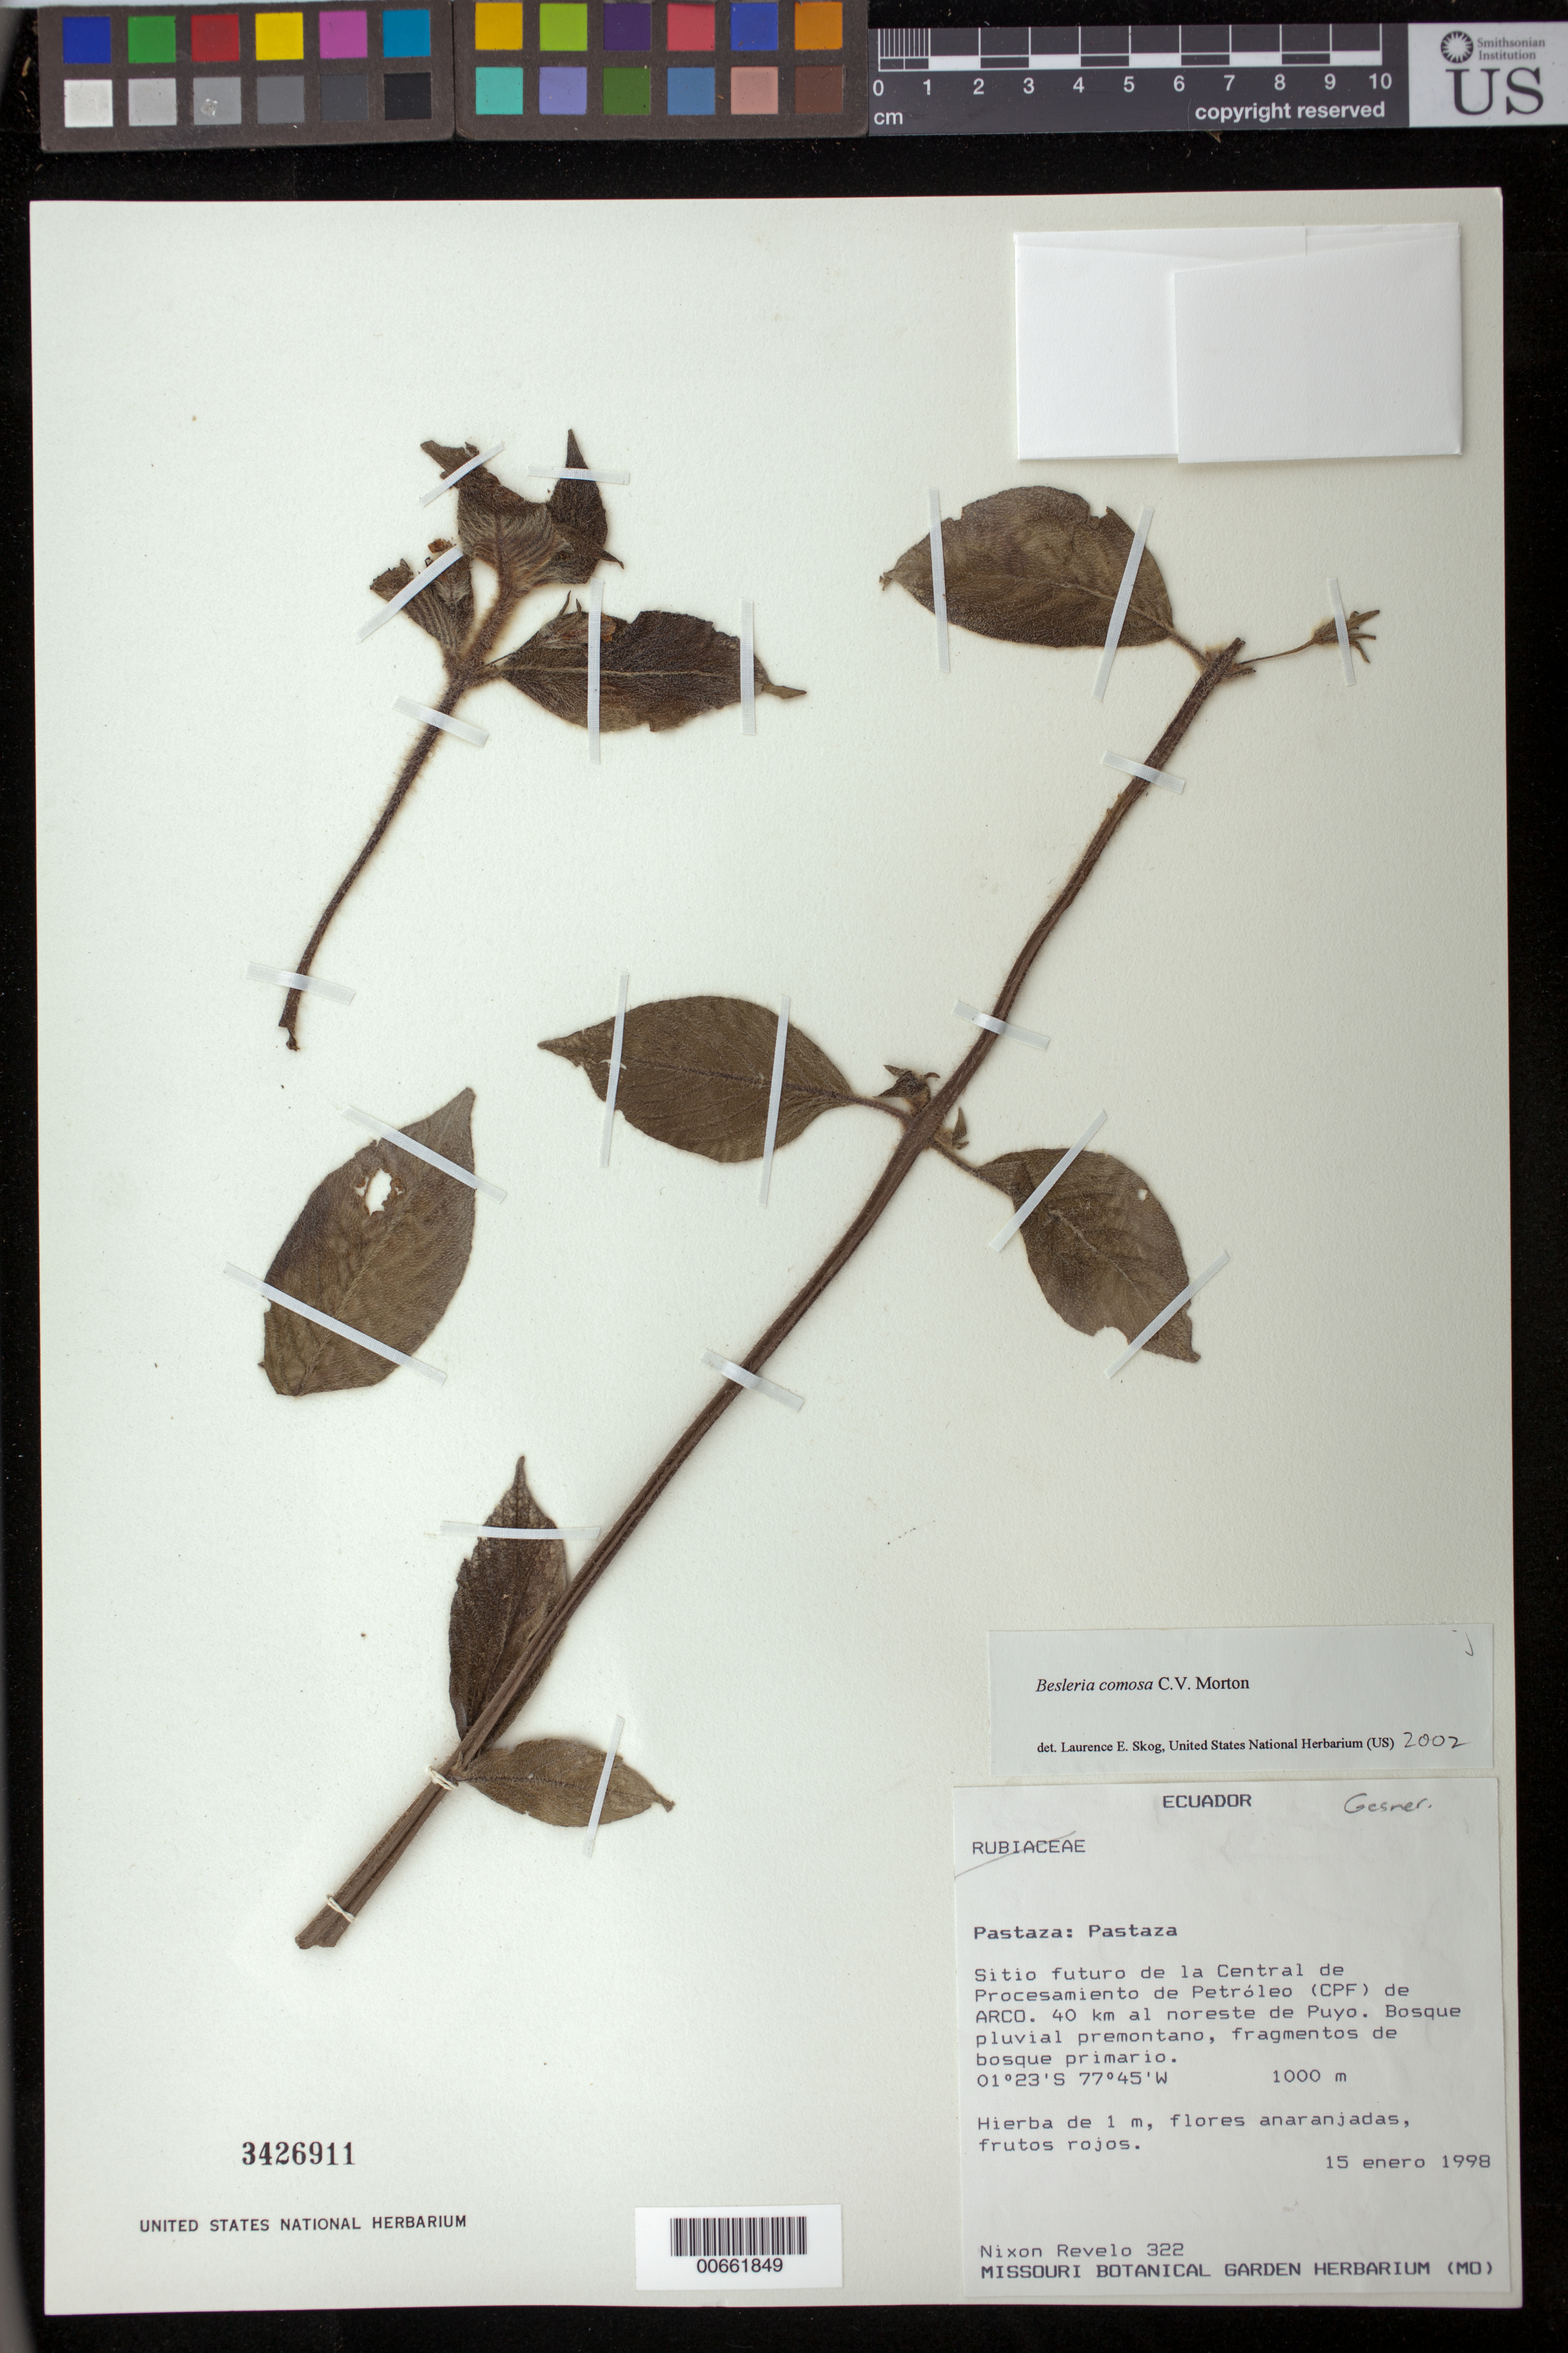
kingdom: Plantae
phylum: Tracheophyta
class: Magnoliopsida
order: Lamiales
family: Gesneriaceae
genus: Besleria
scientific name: Besleria comosa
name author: C.V. Morton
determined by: Skog, Laurence E.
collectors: N. Revelo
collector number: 322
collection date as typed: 15 Jan 1998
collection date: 1998-01-15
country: Ecuador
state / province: Pastaza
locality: Pastaza, Sitio futuro de la Central de Procesamiento de Petrólero (CPF) de ARCO, 40 km al noreste de Puyo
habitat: Bosque pluvial premontano, fragmentos de bosque primario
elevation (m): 1000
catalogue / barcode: US 3426911